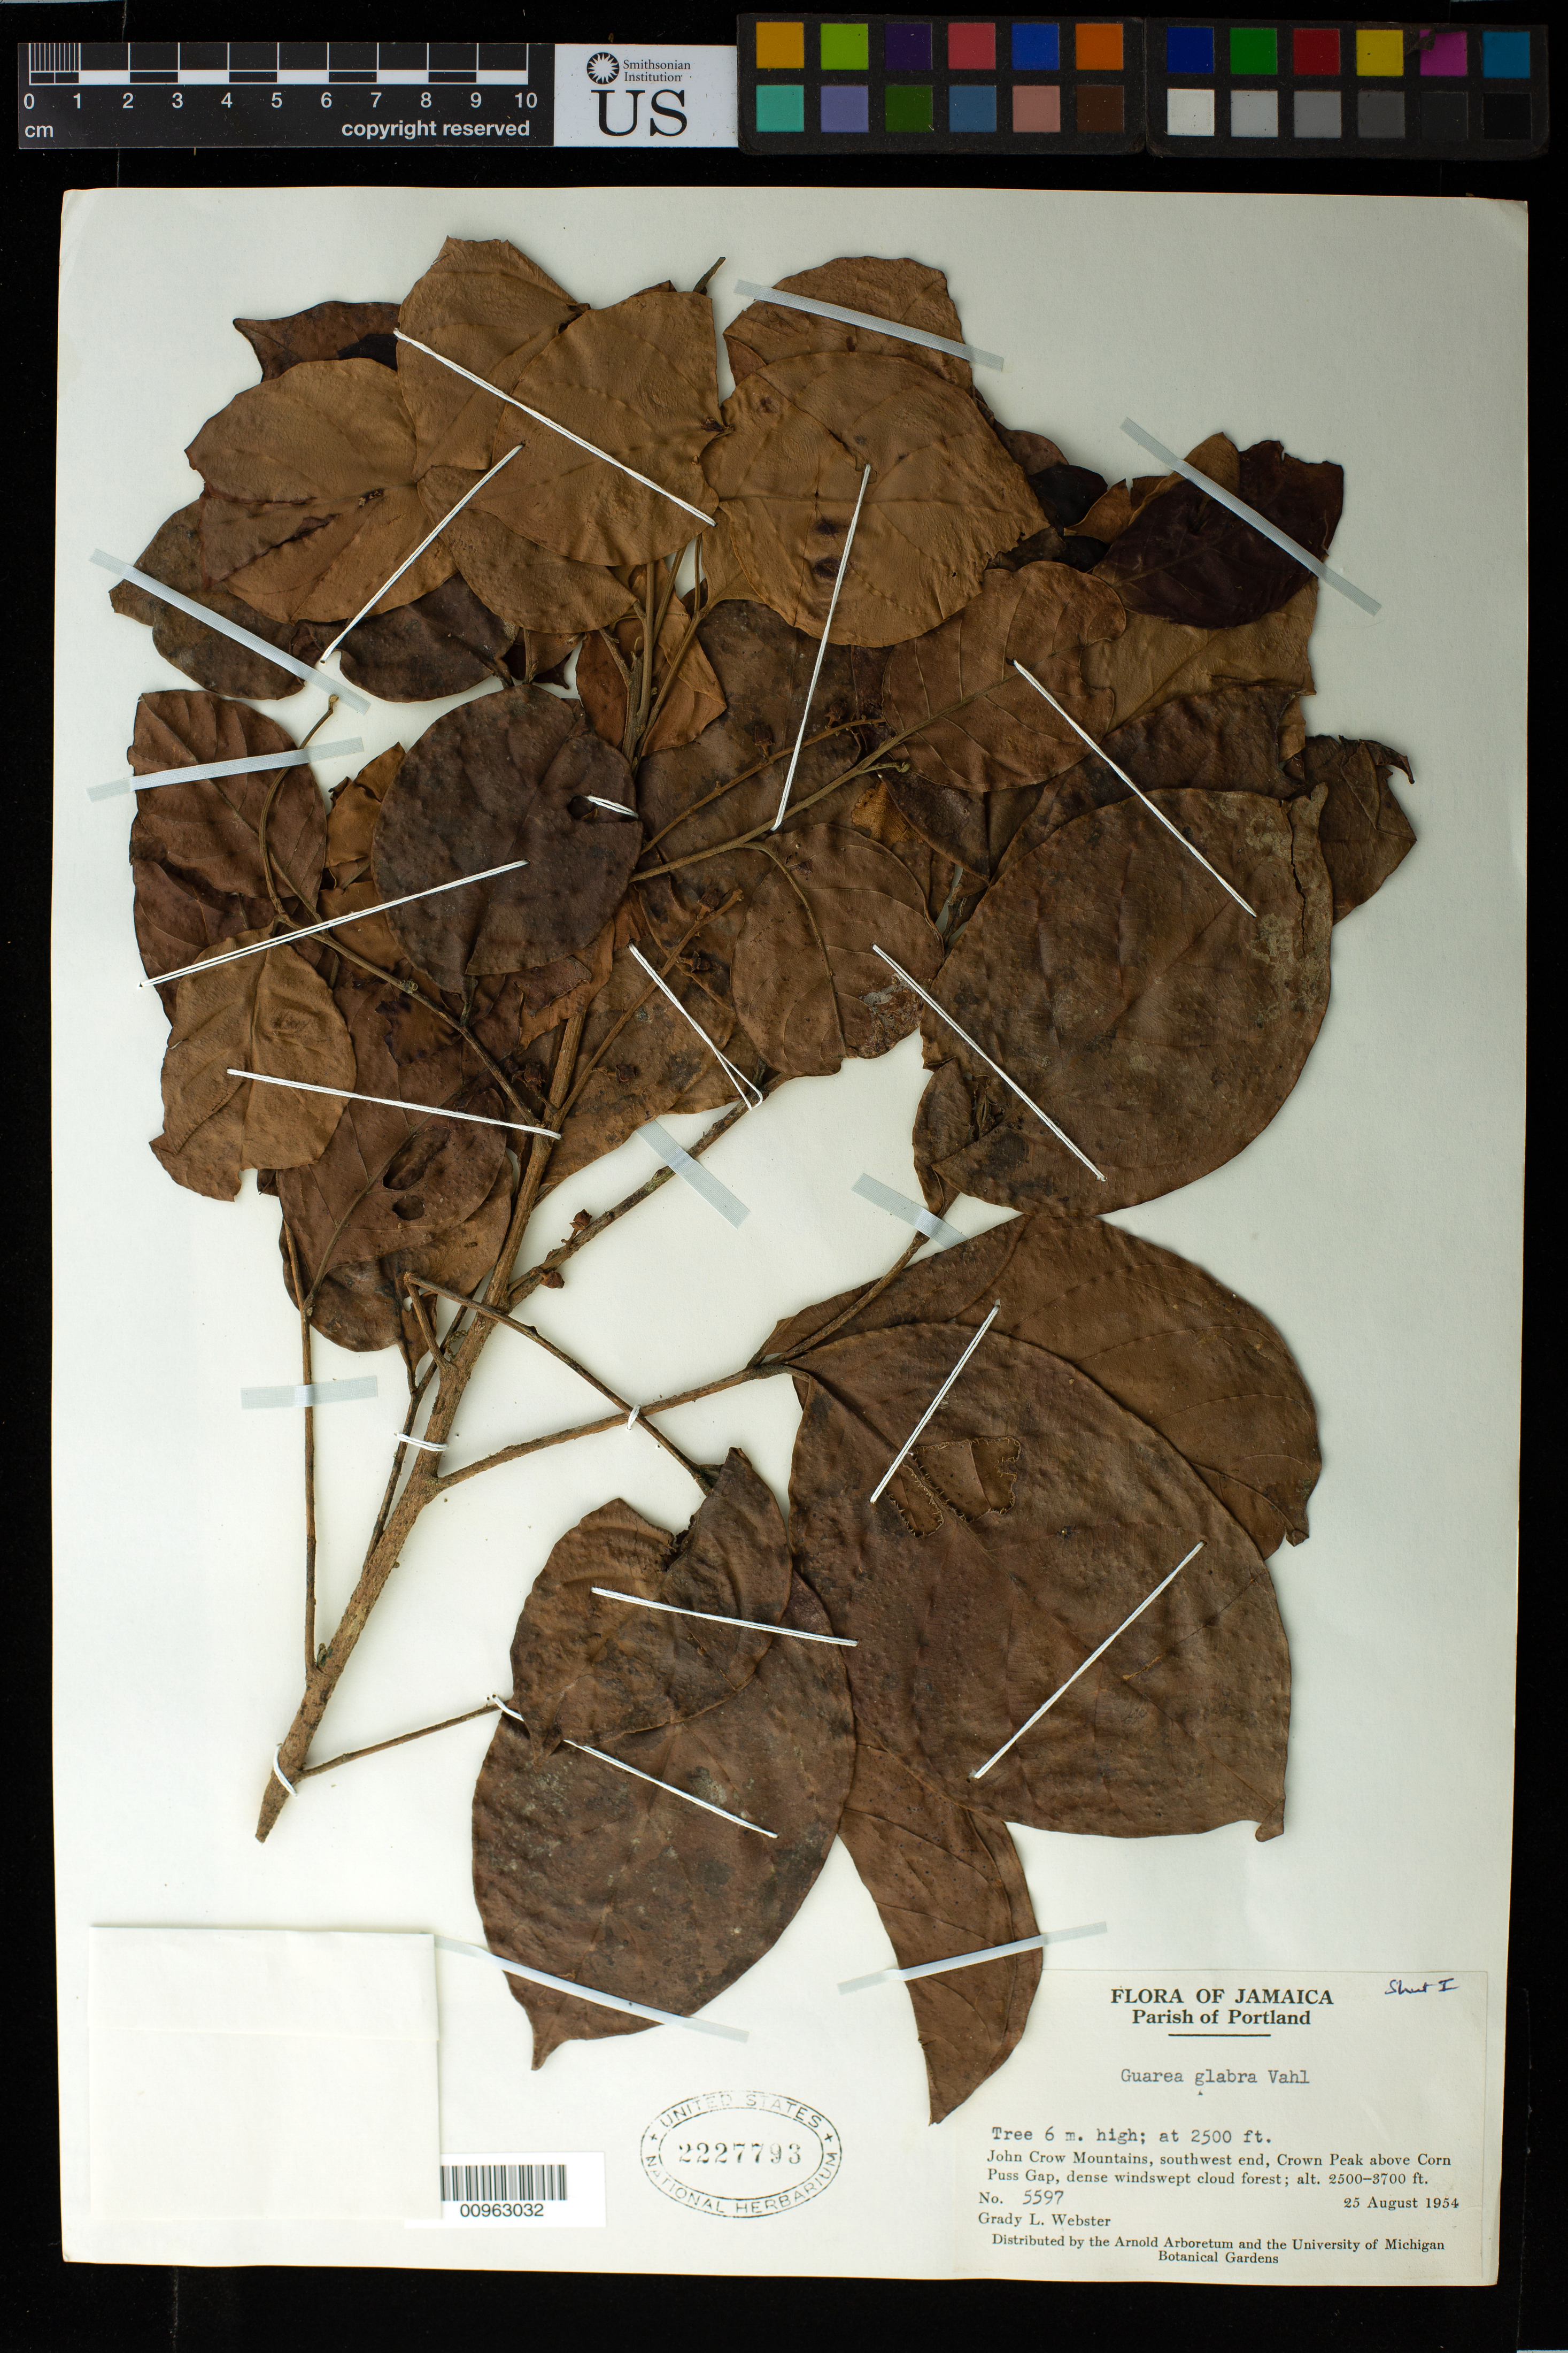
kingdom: Plantae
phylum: Tracheophyta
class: Magnoliopsida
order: Sapindales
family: Meliaceae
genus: Guarea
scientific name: Guarea glabra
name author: Vahl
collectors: G. L. Webster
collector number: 5597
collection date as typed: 25 Aug 1954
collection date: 1954-08-25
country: Jamaica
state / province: Portland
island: Jamaica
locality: John Crow Mountains, southwest end, Crown Peak above Corn Puss Gap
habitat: Dense windswept cloud forest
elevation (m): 762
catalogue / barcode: US 2227793